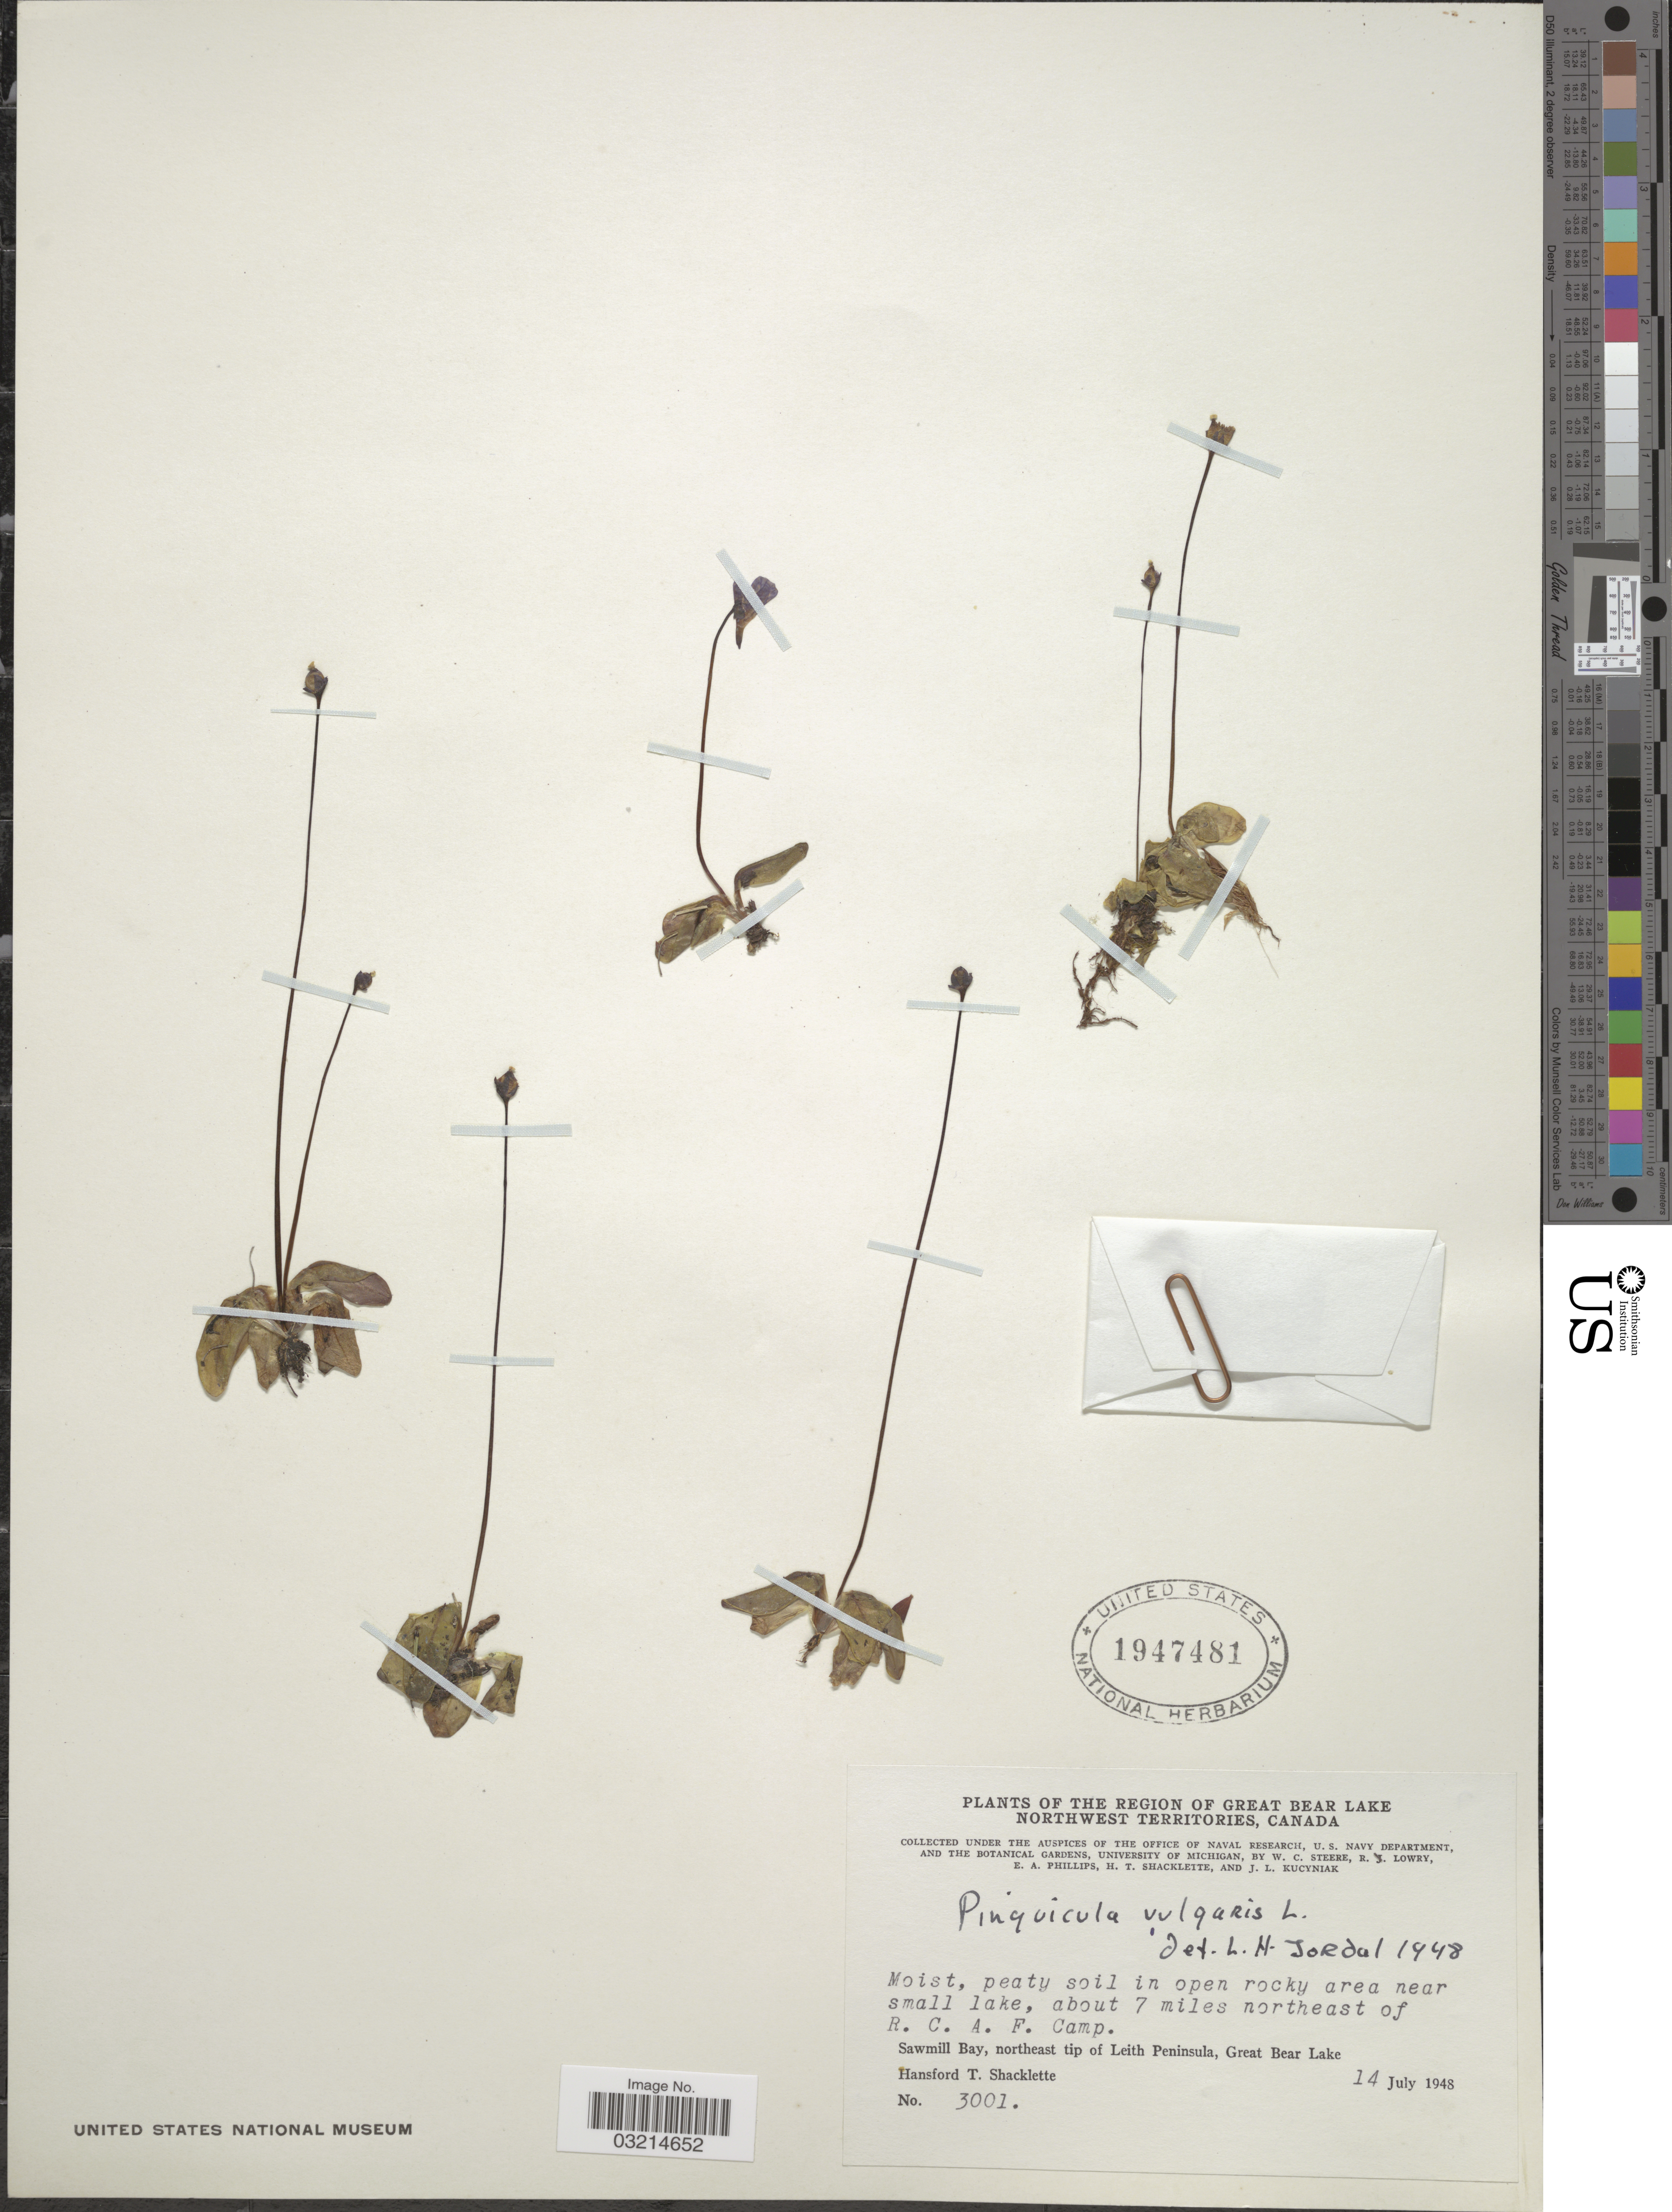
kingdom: Plantae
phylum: Tracheophyta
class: Magnoliopsida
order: Lamiales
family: Lentibulariaceae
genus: Pinguicula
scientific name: Pinguicula vulgaris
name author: L.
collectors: H. Shacklette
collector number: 3001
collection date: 1948-07-14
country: Canada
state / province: Northwest Territories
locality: The Region of Great Bear Lake, peaty soil in open rocky area near small lake, about 7 miles northeast of R.C.A.F. Camp. Sawmill Bay, northeast tip of Leith Peninsula, Great Bear Lake.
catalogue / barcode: US 1947481